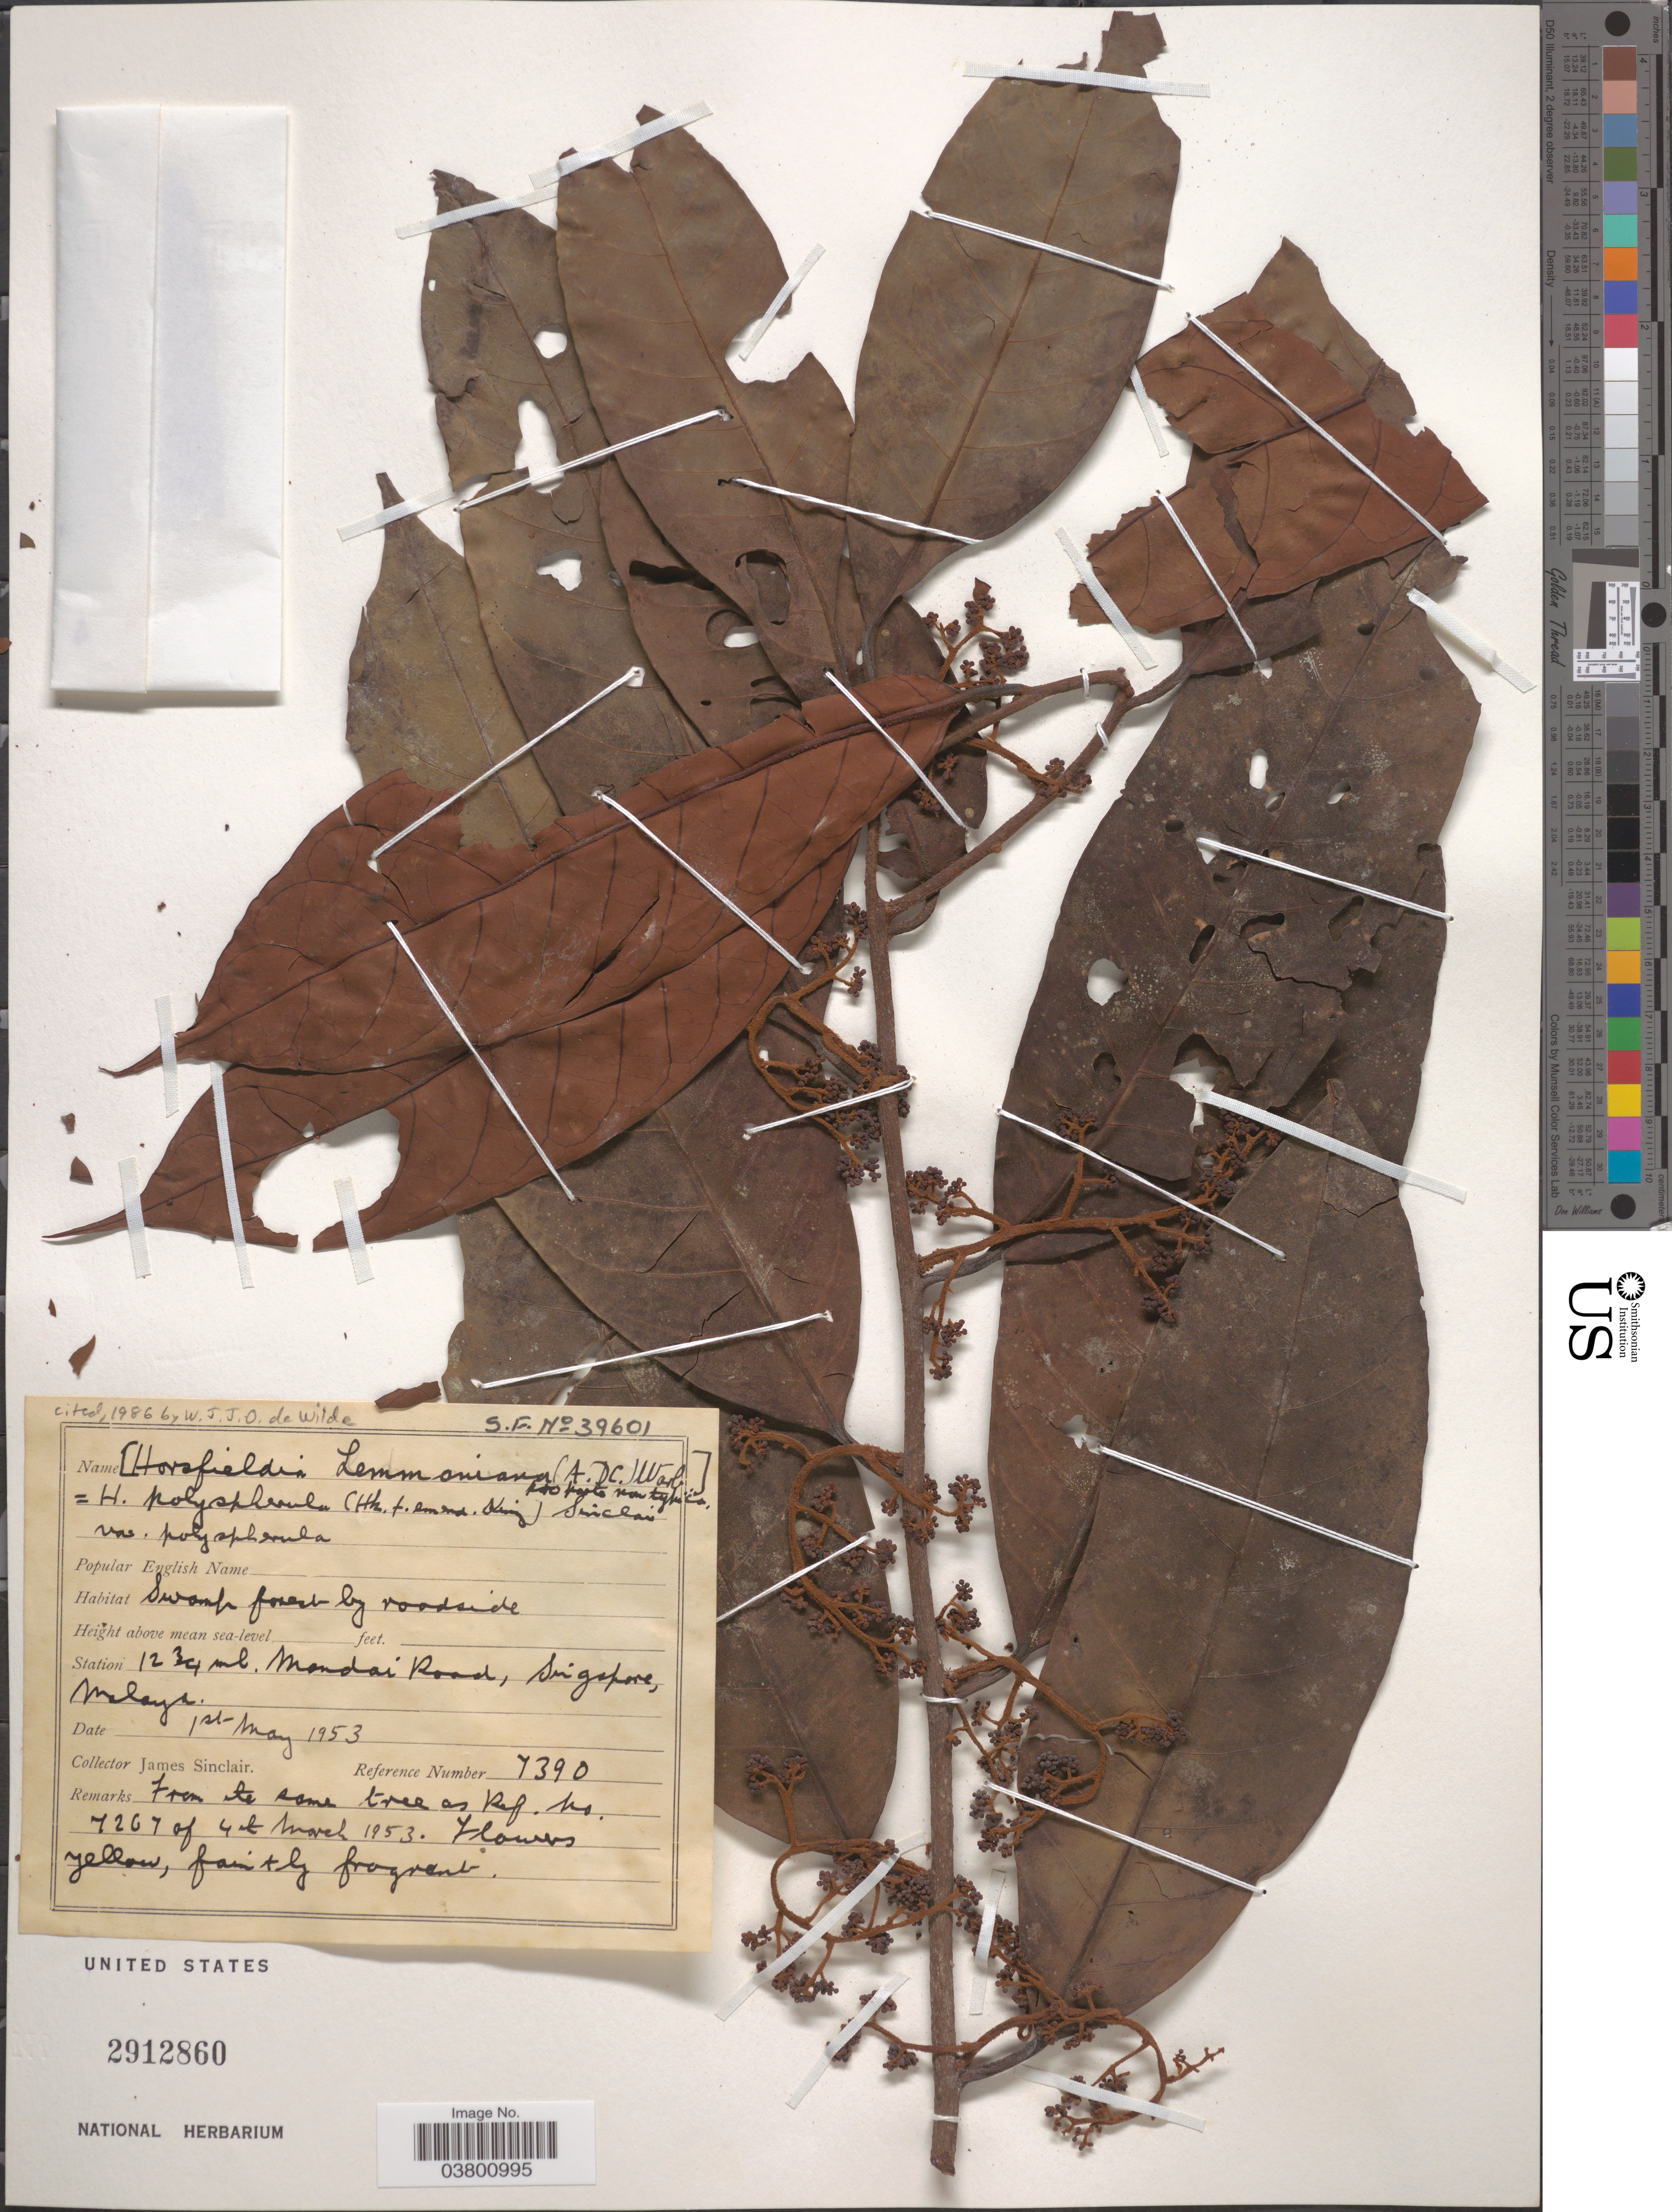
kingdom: Plantae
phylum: Tracheophyta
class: Magnoliopsida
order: Magnoliales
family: Myristicaceae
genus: Horsfieldia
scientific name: Horsfieldia polyspherula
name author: (Hook. f.) J. Sinclair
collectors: J. Sinclair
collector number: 7390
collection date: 1953-05-01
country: Singapore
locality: Station 12¾ ml. Mandai Road, Singapore, Malaya.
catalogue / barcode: US 2912860